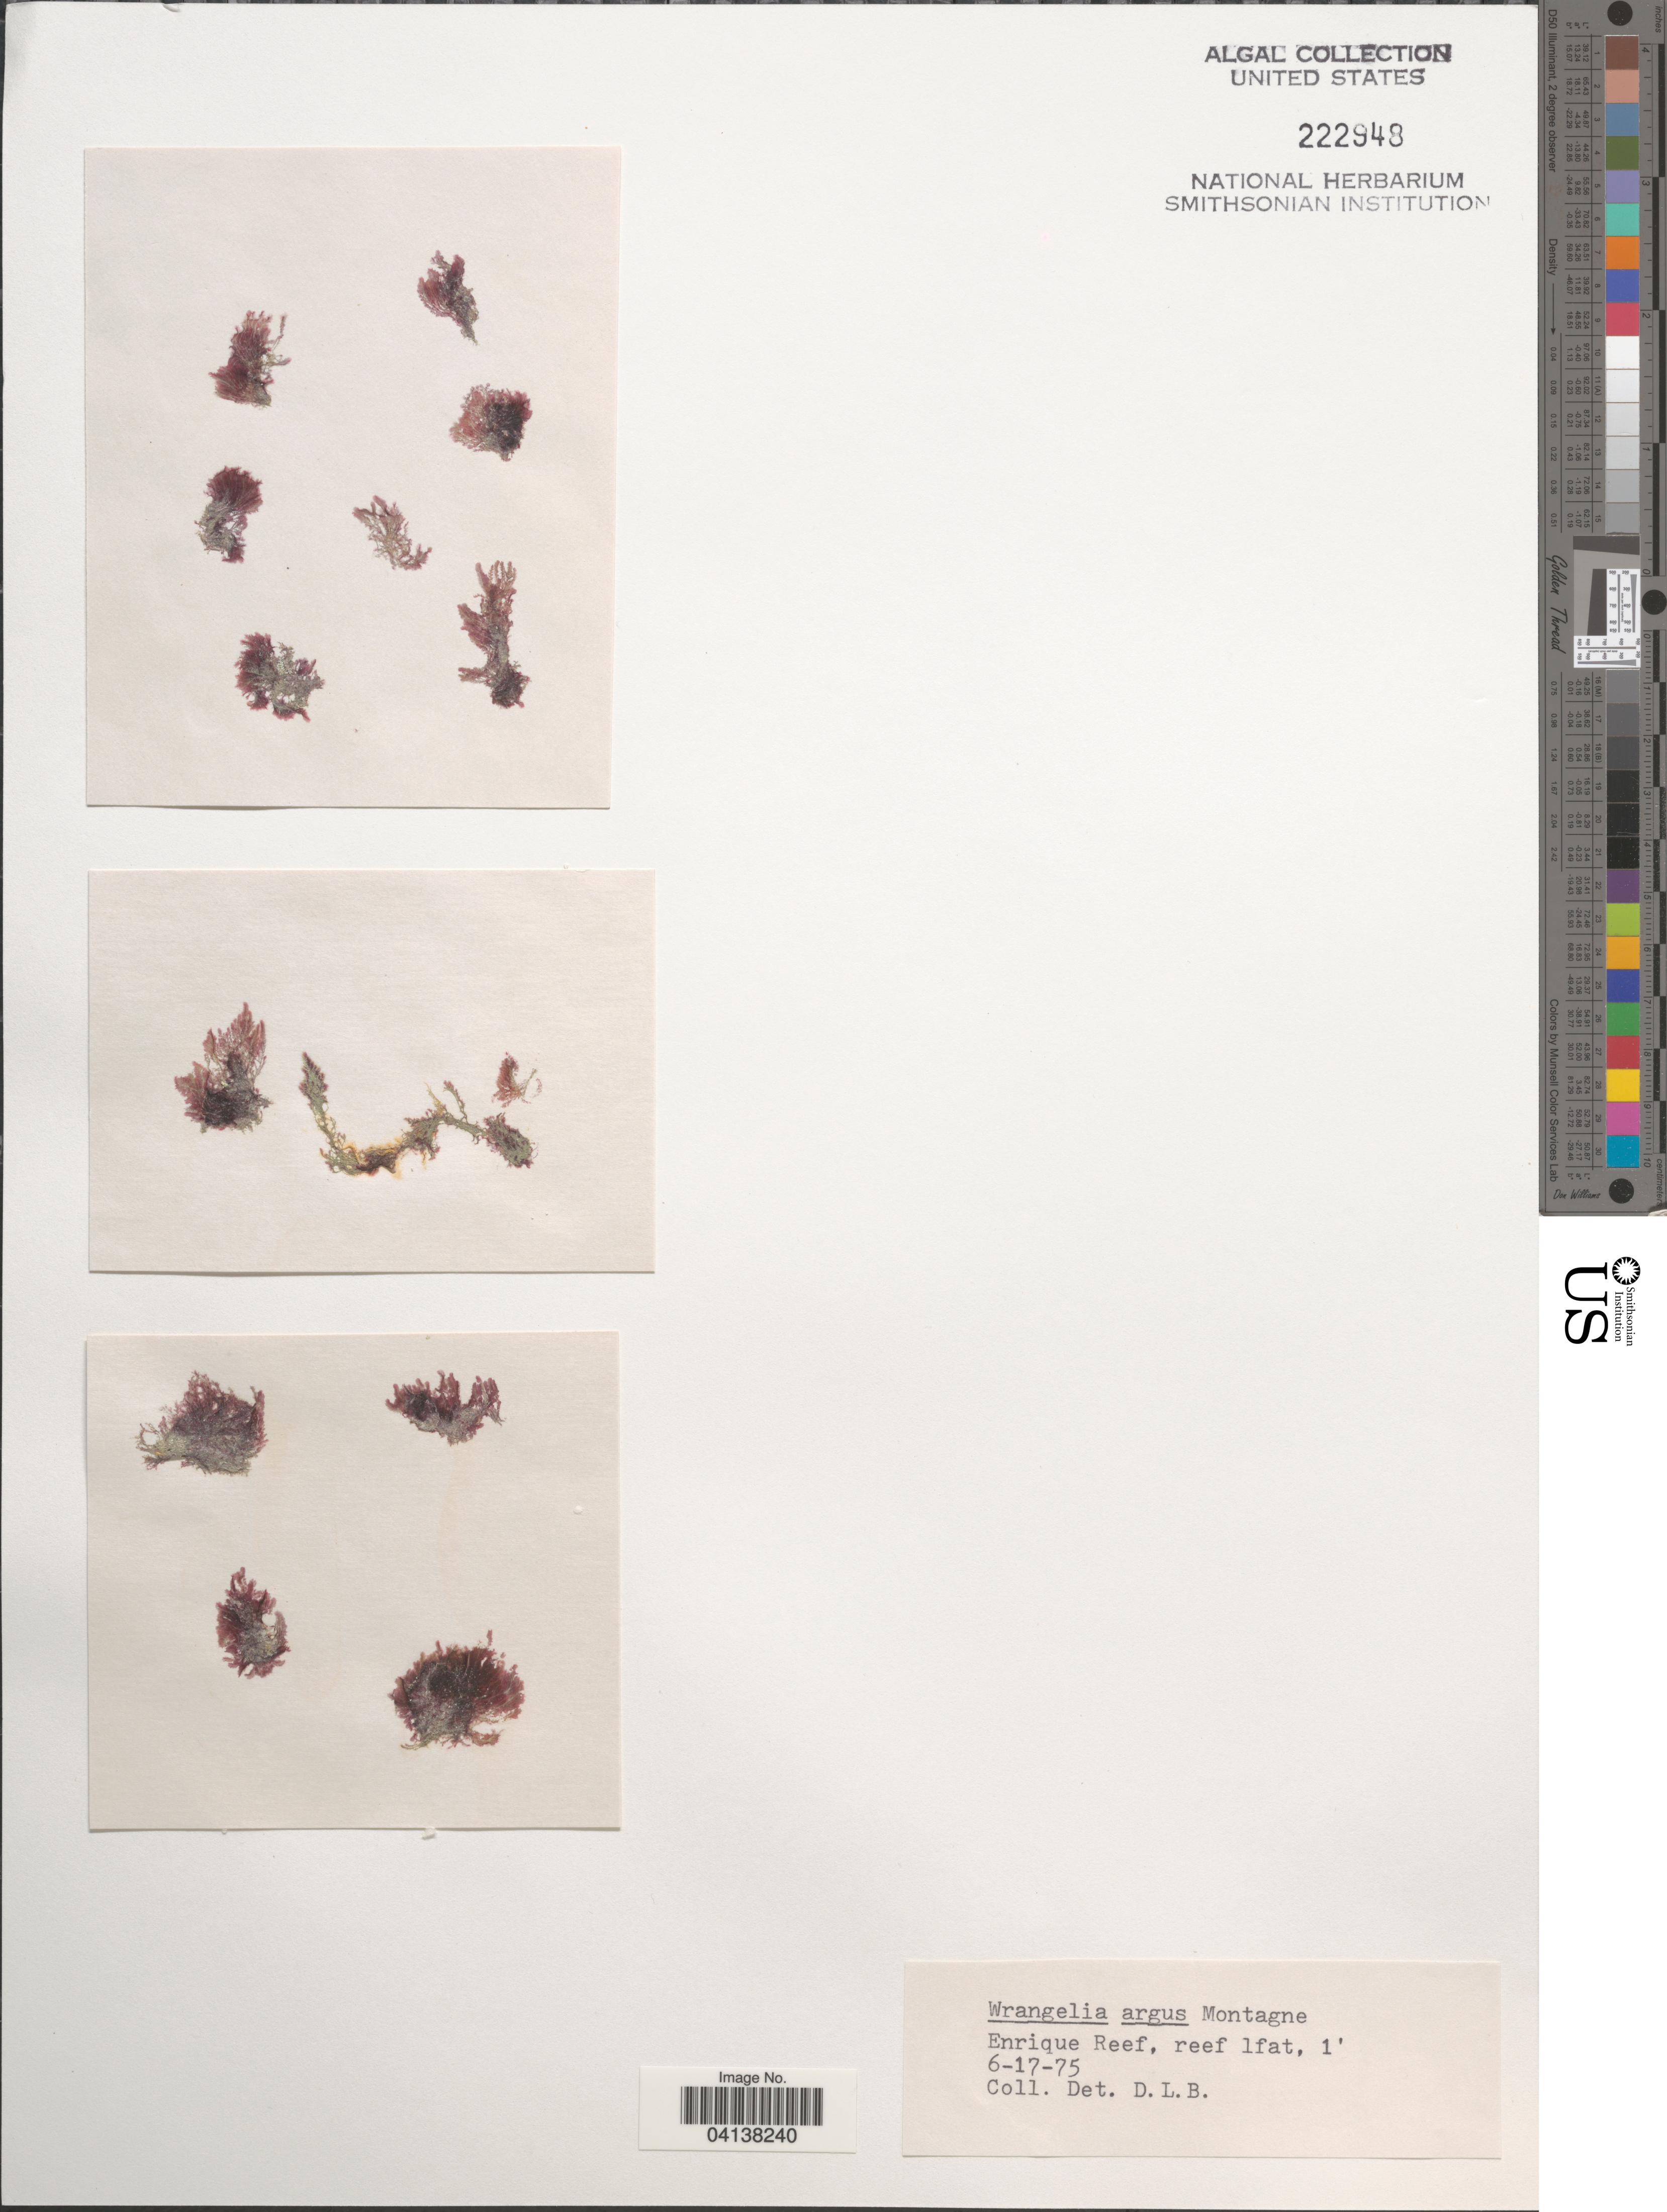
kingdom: Plantae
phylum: Rhodophyta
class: Florideophyceae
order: Ceramiales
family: Wrangeliaceae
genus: Wrangelia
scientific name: Wrangelia argus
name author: (Mont.) Mont.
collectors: D. L. B.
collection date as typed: Transcribed d/m/y: 17/6/75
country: Puerto Rico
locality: Enrique Reef, reef flat.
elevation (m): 0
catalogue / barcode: US 222948